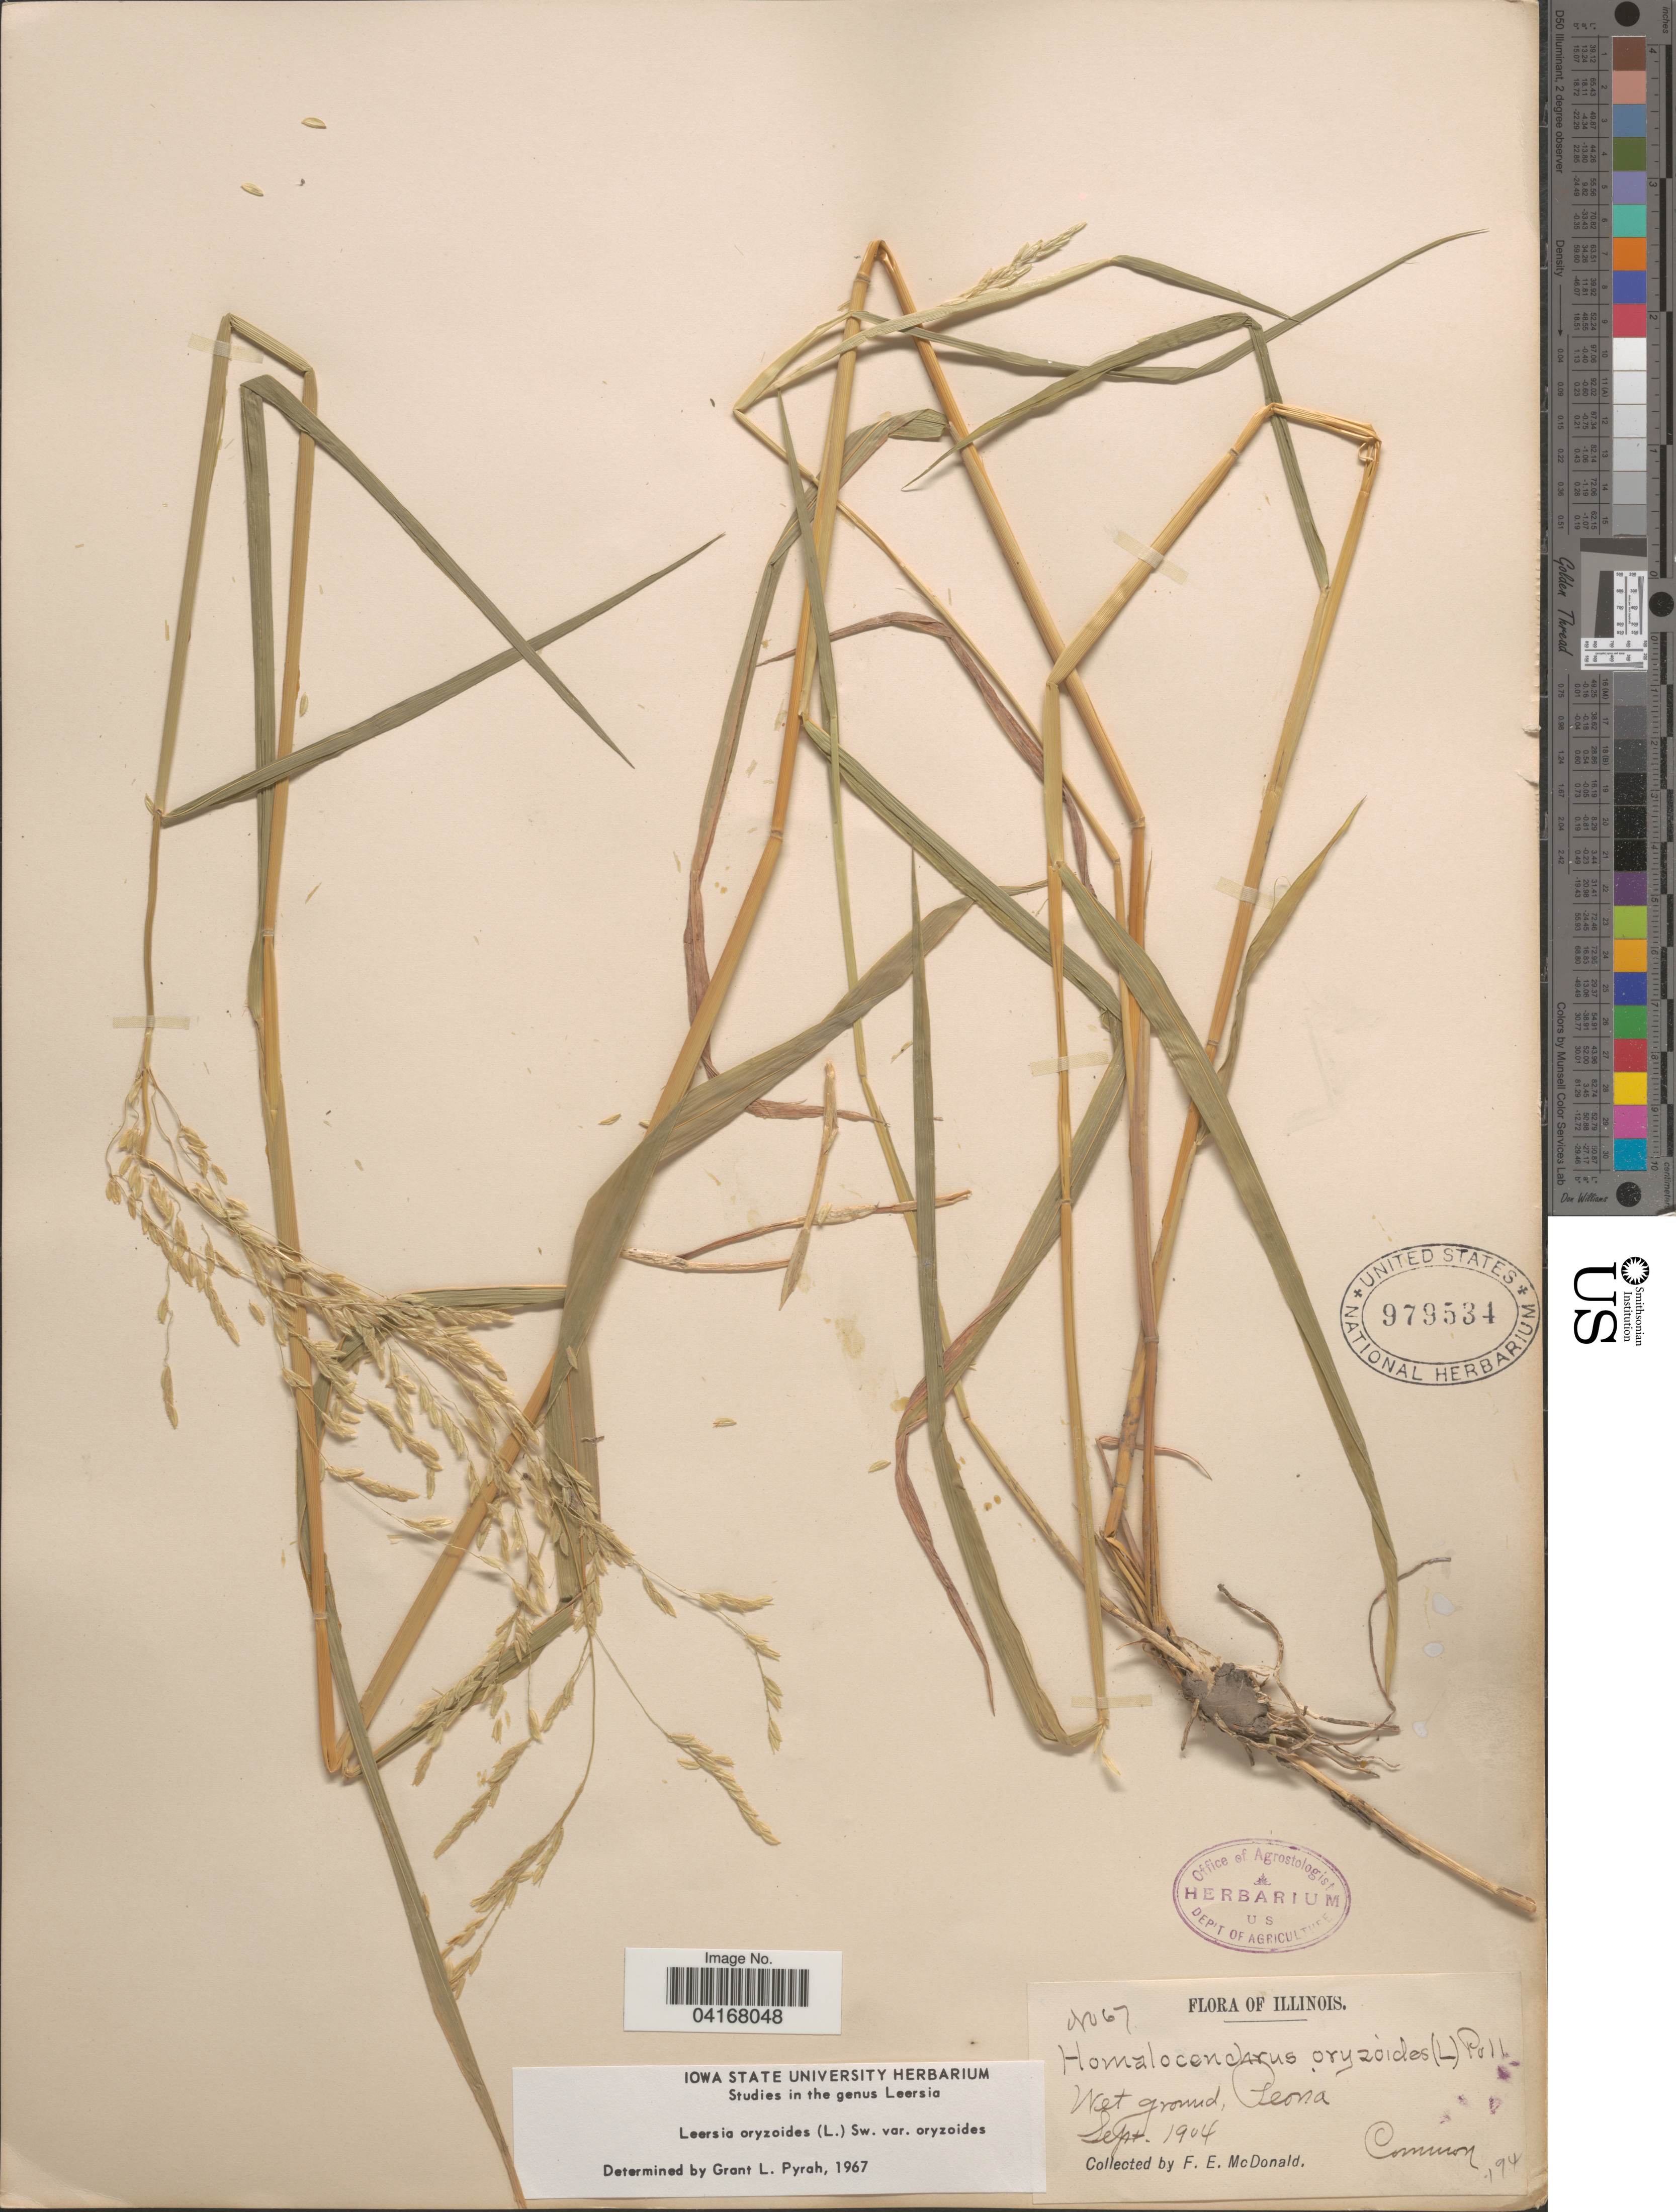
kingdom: Plantae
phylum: Tracheophyta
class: Liliopsida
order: Poales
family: Poaceae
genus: Leersia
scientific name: Leersia oryzoides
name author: (L.) Sw.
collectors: F. E. McDonald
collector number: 67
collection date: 1904-09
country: United States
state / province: Illinois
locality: Wet ground, Peona.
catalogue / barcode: US 979534